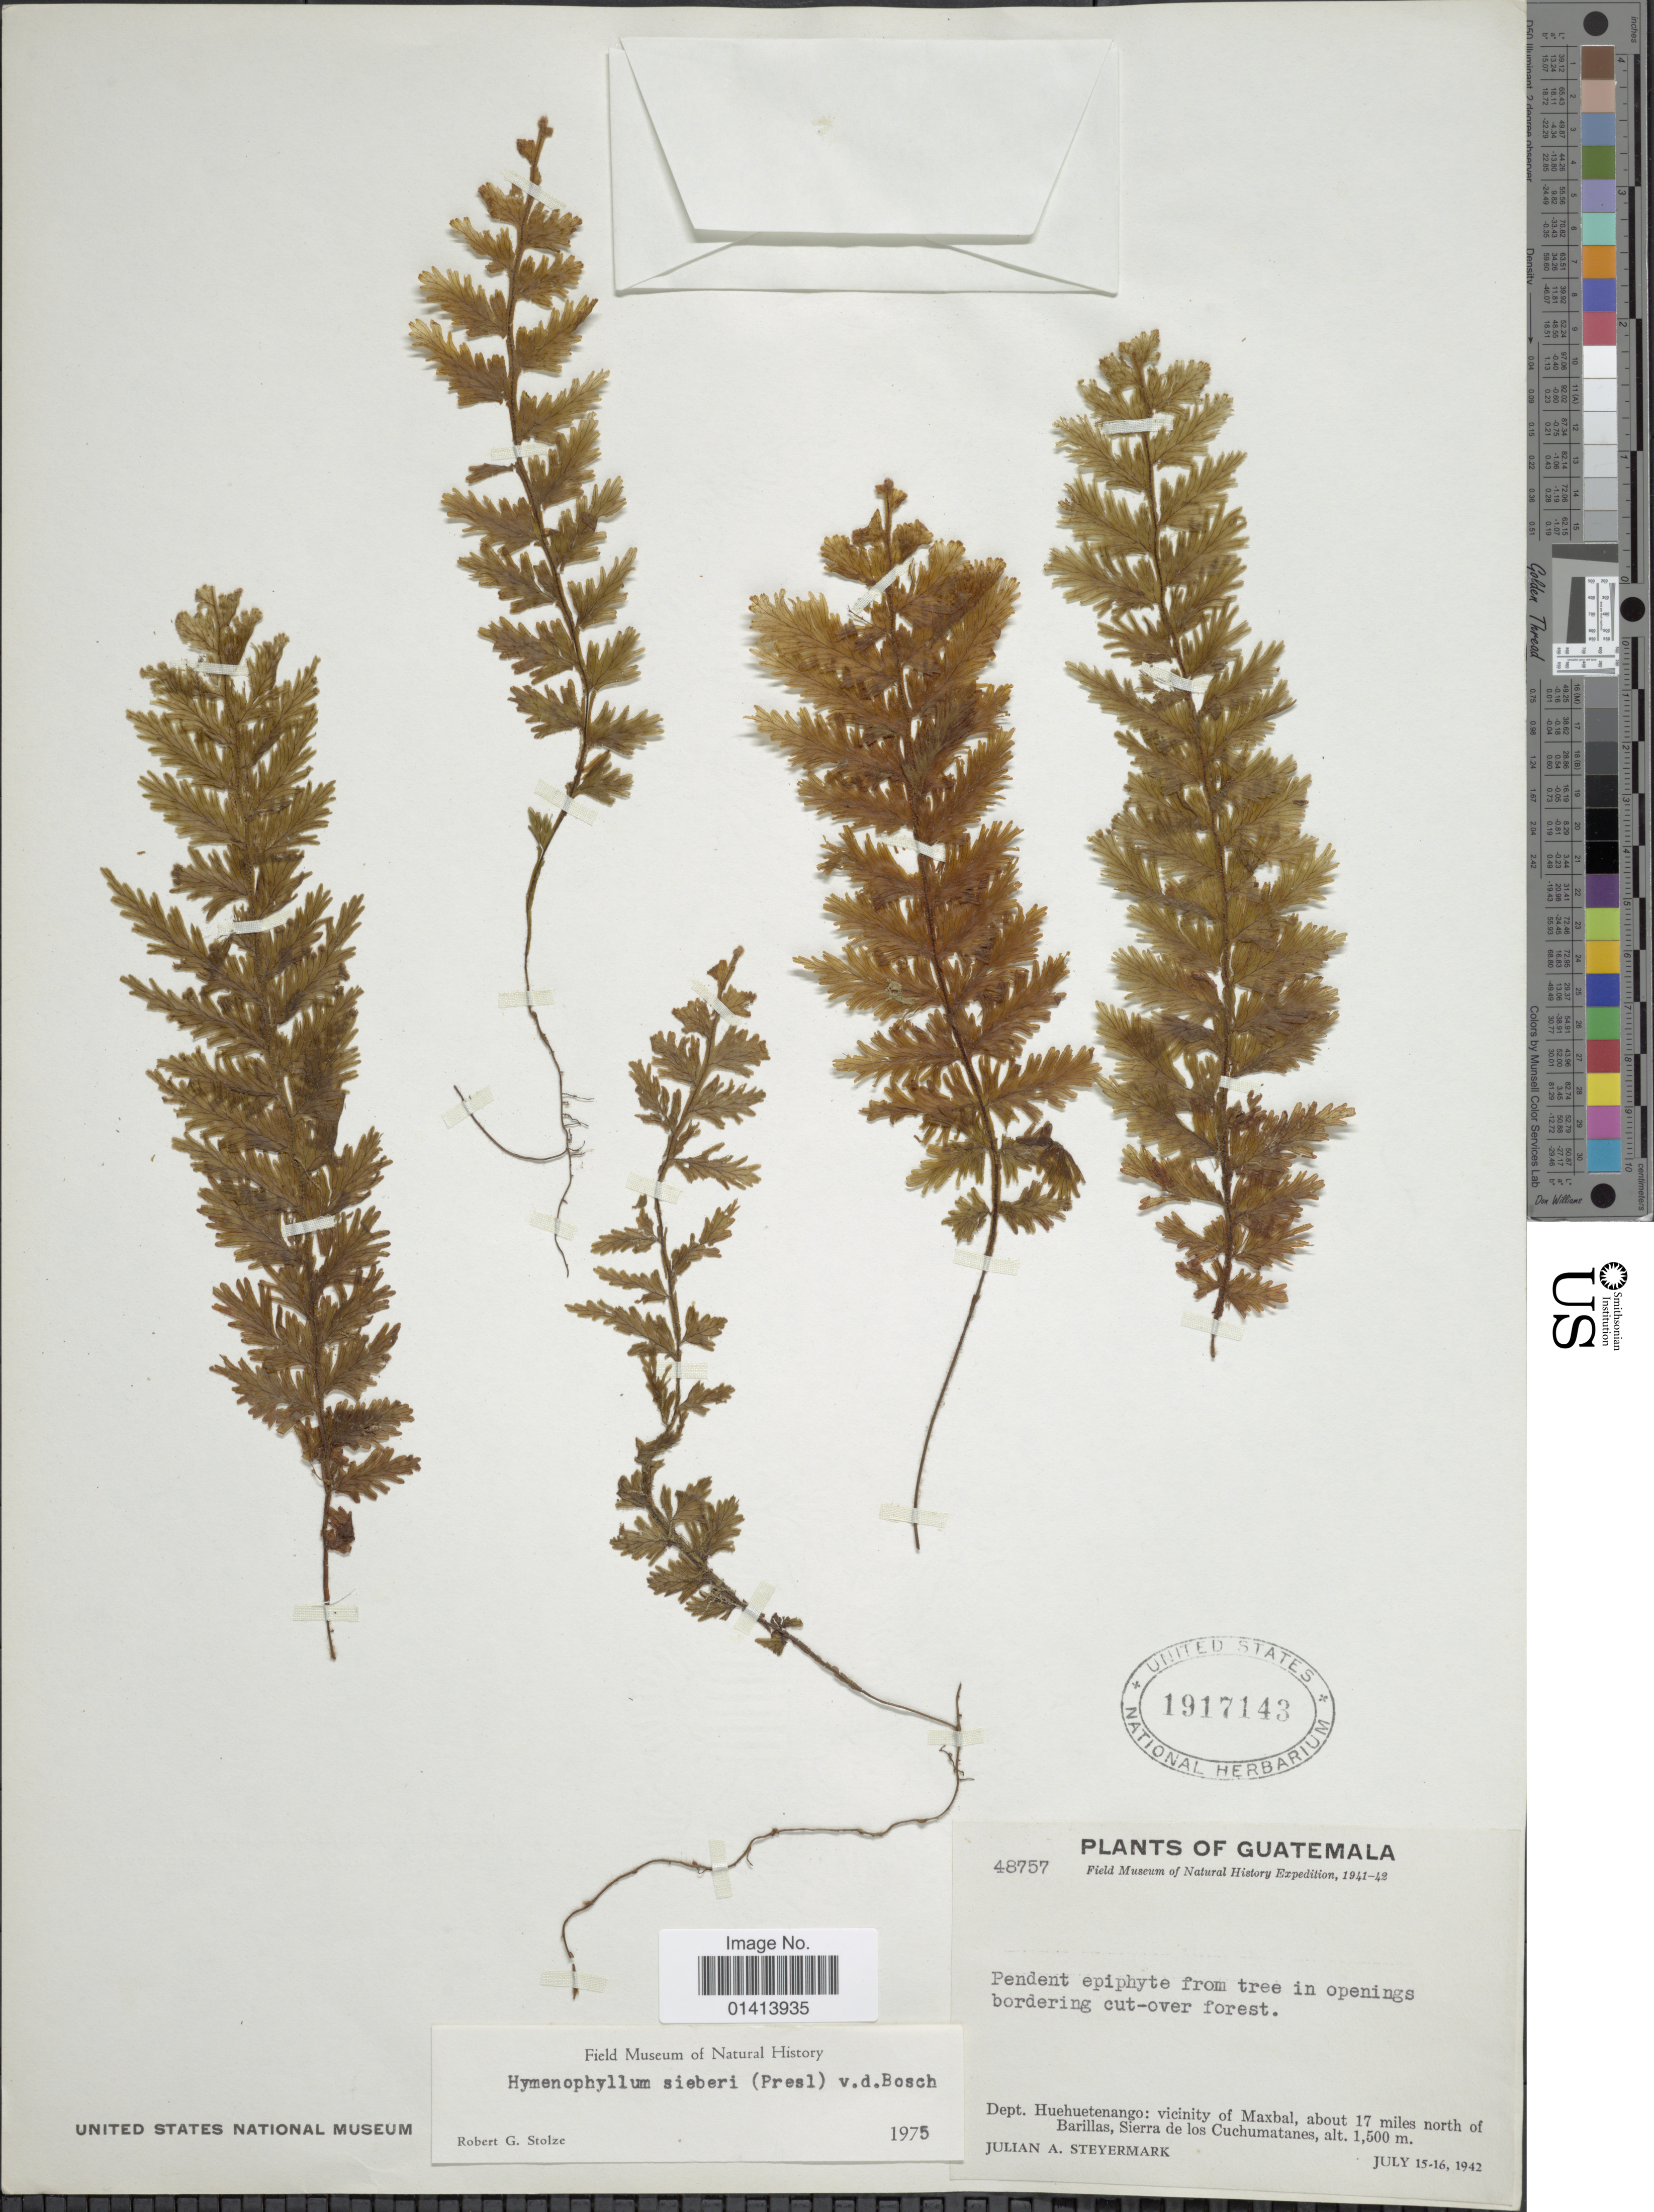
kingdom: Plantae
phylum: Tracheophyta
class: Polypodiopsida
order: Hymenophyllales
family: Hymenophyllaceae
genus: Hymenophyllum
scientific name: Hymenophyllum sieberi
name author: (C. Presl) Bosch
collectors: J. Steyermark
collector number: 48757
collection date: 1942-07-15/1942-07-16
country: Guatemala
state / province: Huehuetenango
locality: Dept Huehuentenango: vicinity of Maxbal, about 17 miles north of Barillas, Sierra de los Cuchumatanes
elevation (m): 1500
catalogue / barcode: US 1917143